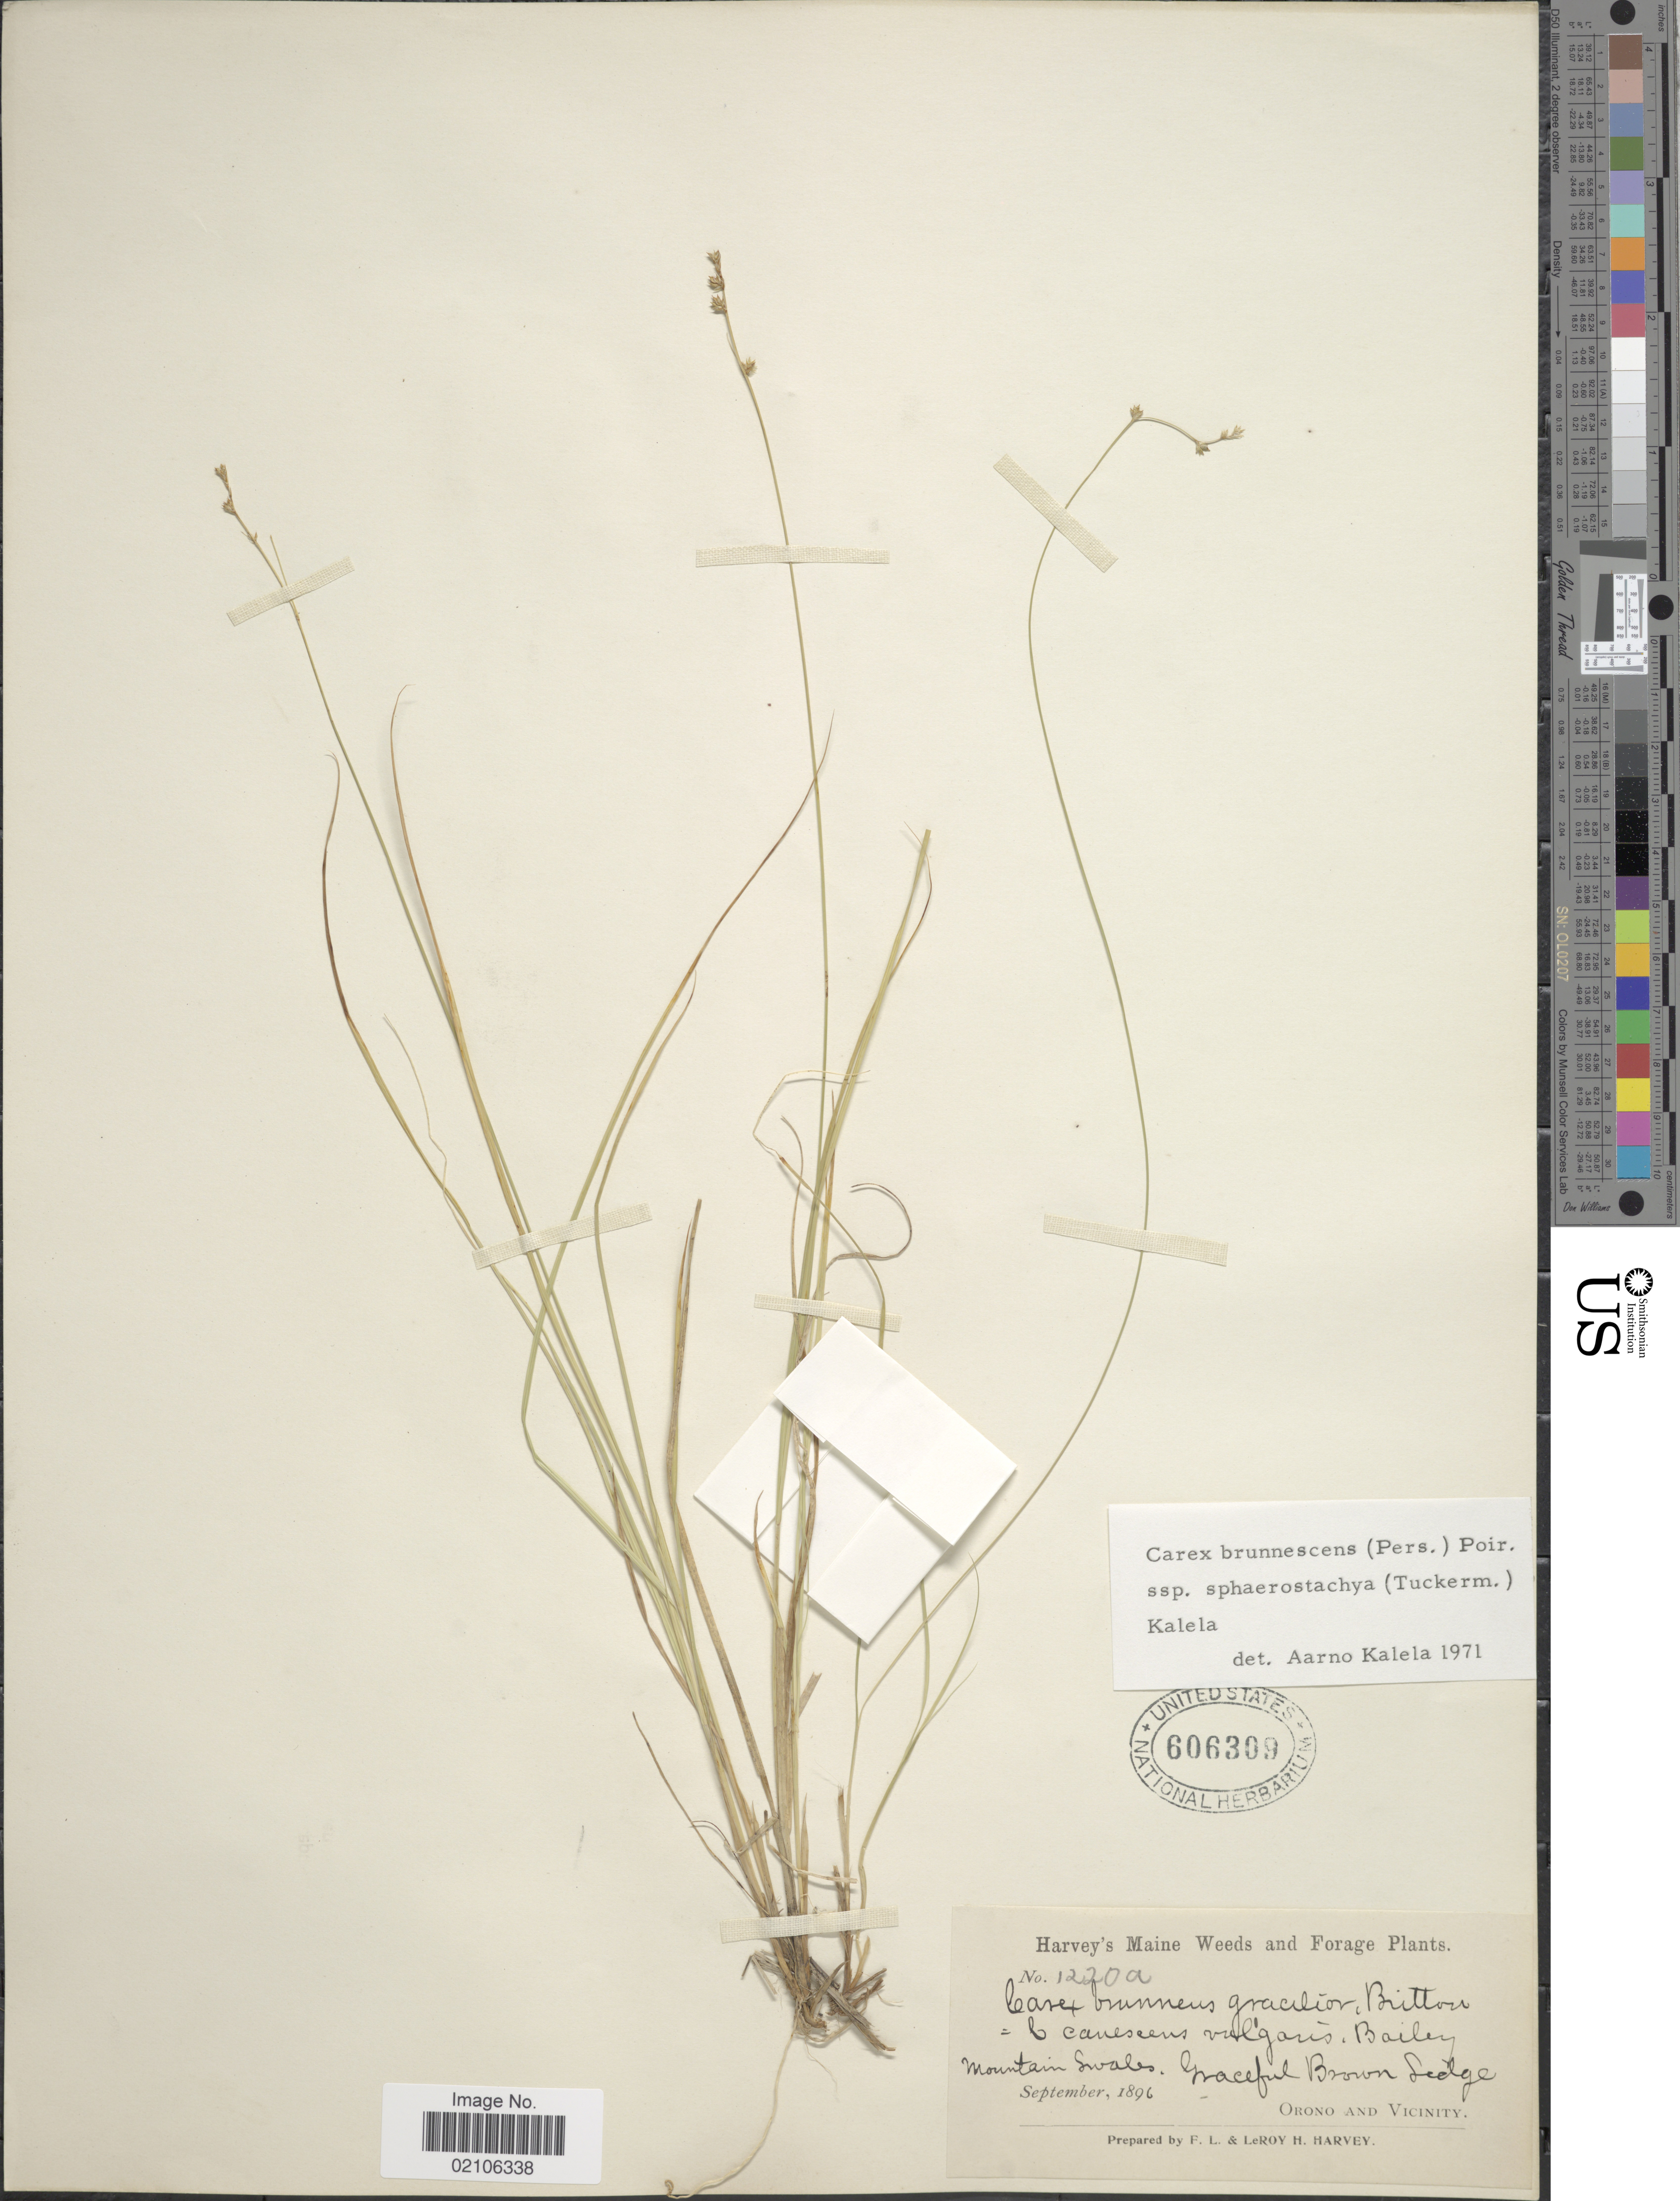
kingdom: Plantae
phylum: Tracheophyta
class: Liliopsida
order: Poales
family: Cyperaceae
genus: Carex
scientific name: Carex brunnescens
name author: (Pers.) Poir.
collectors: F. L. Harvey & L. H. Harvey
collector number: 1220a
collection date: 1896-09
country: United States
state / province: Maine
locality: Mountain Swales, Orono and vicinity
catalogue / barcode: US 606309